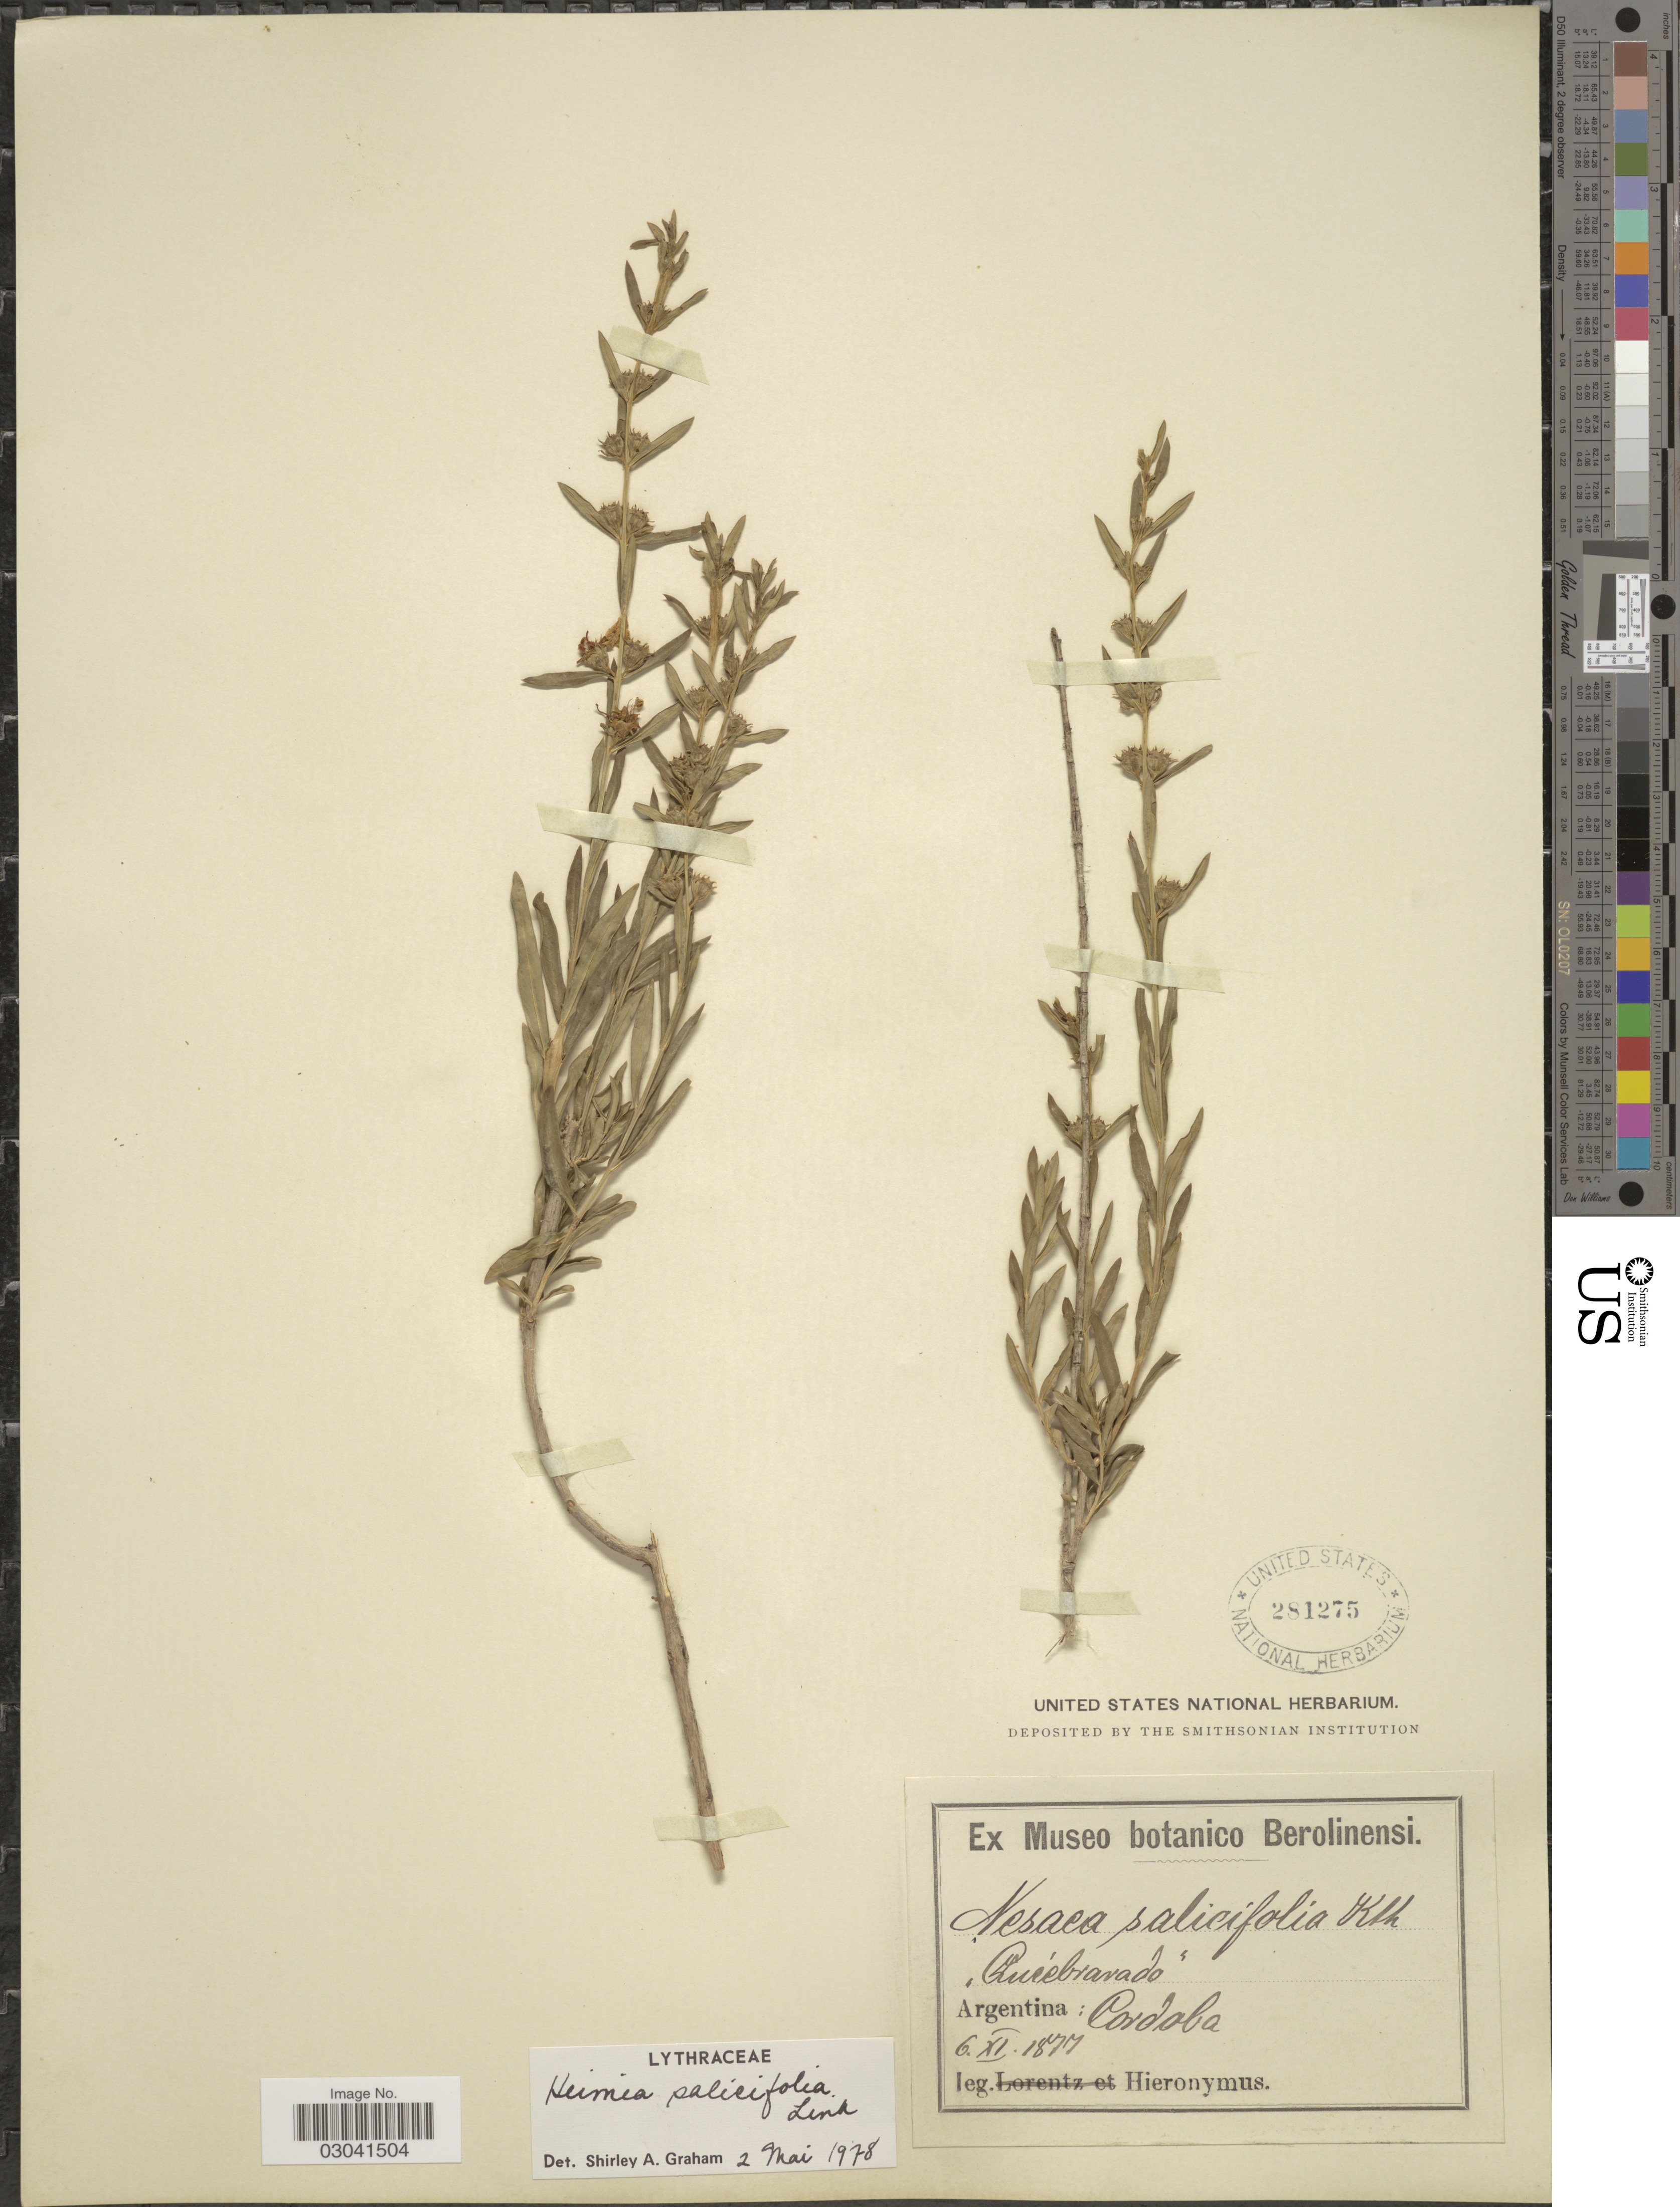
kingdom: Plantae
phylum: Tracheophyta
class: Magnoliopsida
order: Myrtales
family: Lythraceae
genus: Heimia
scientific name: Heimia salicifolia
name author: Link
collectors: -. Hieronymus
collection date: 1877-11-06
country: Argentina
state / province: Cordoba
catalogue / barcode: US 281275